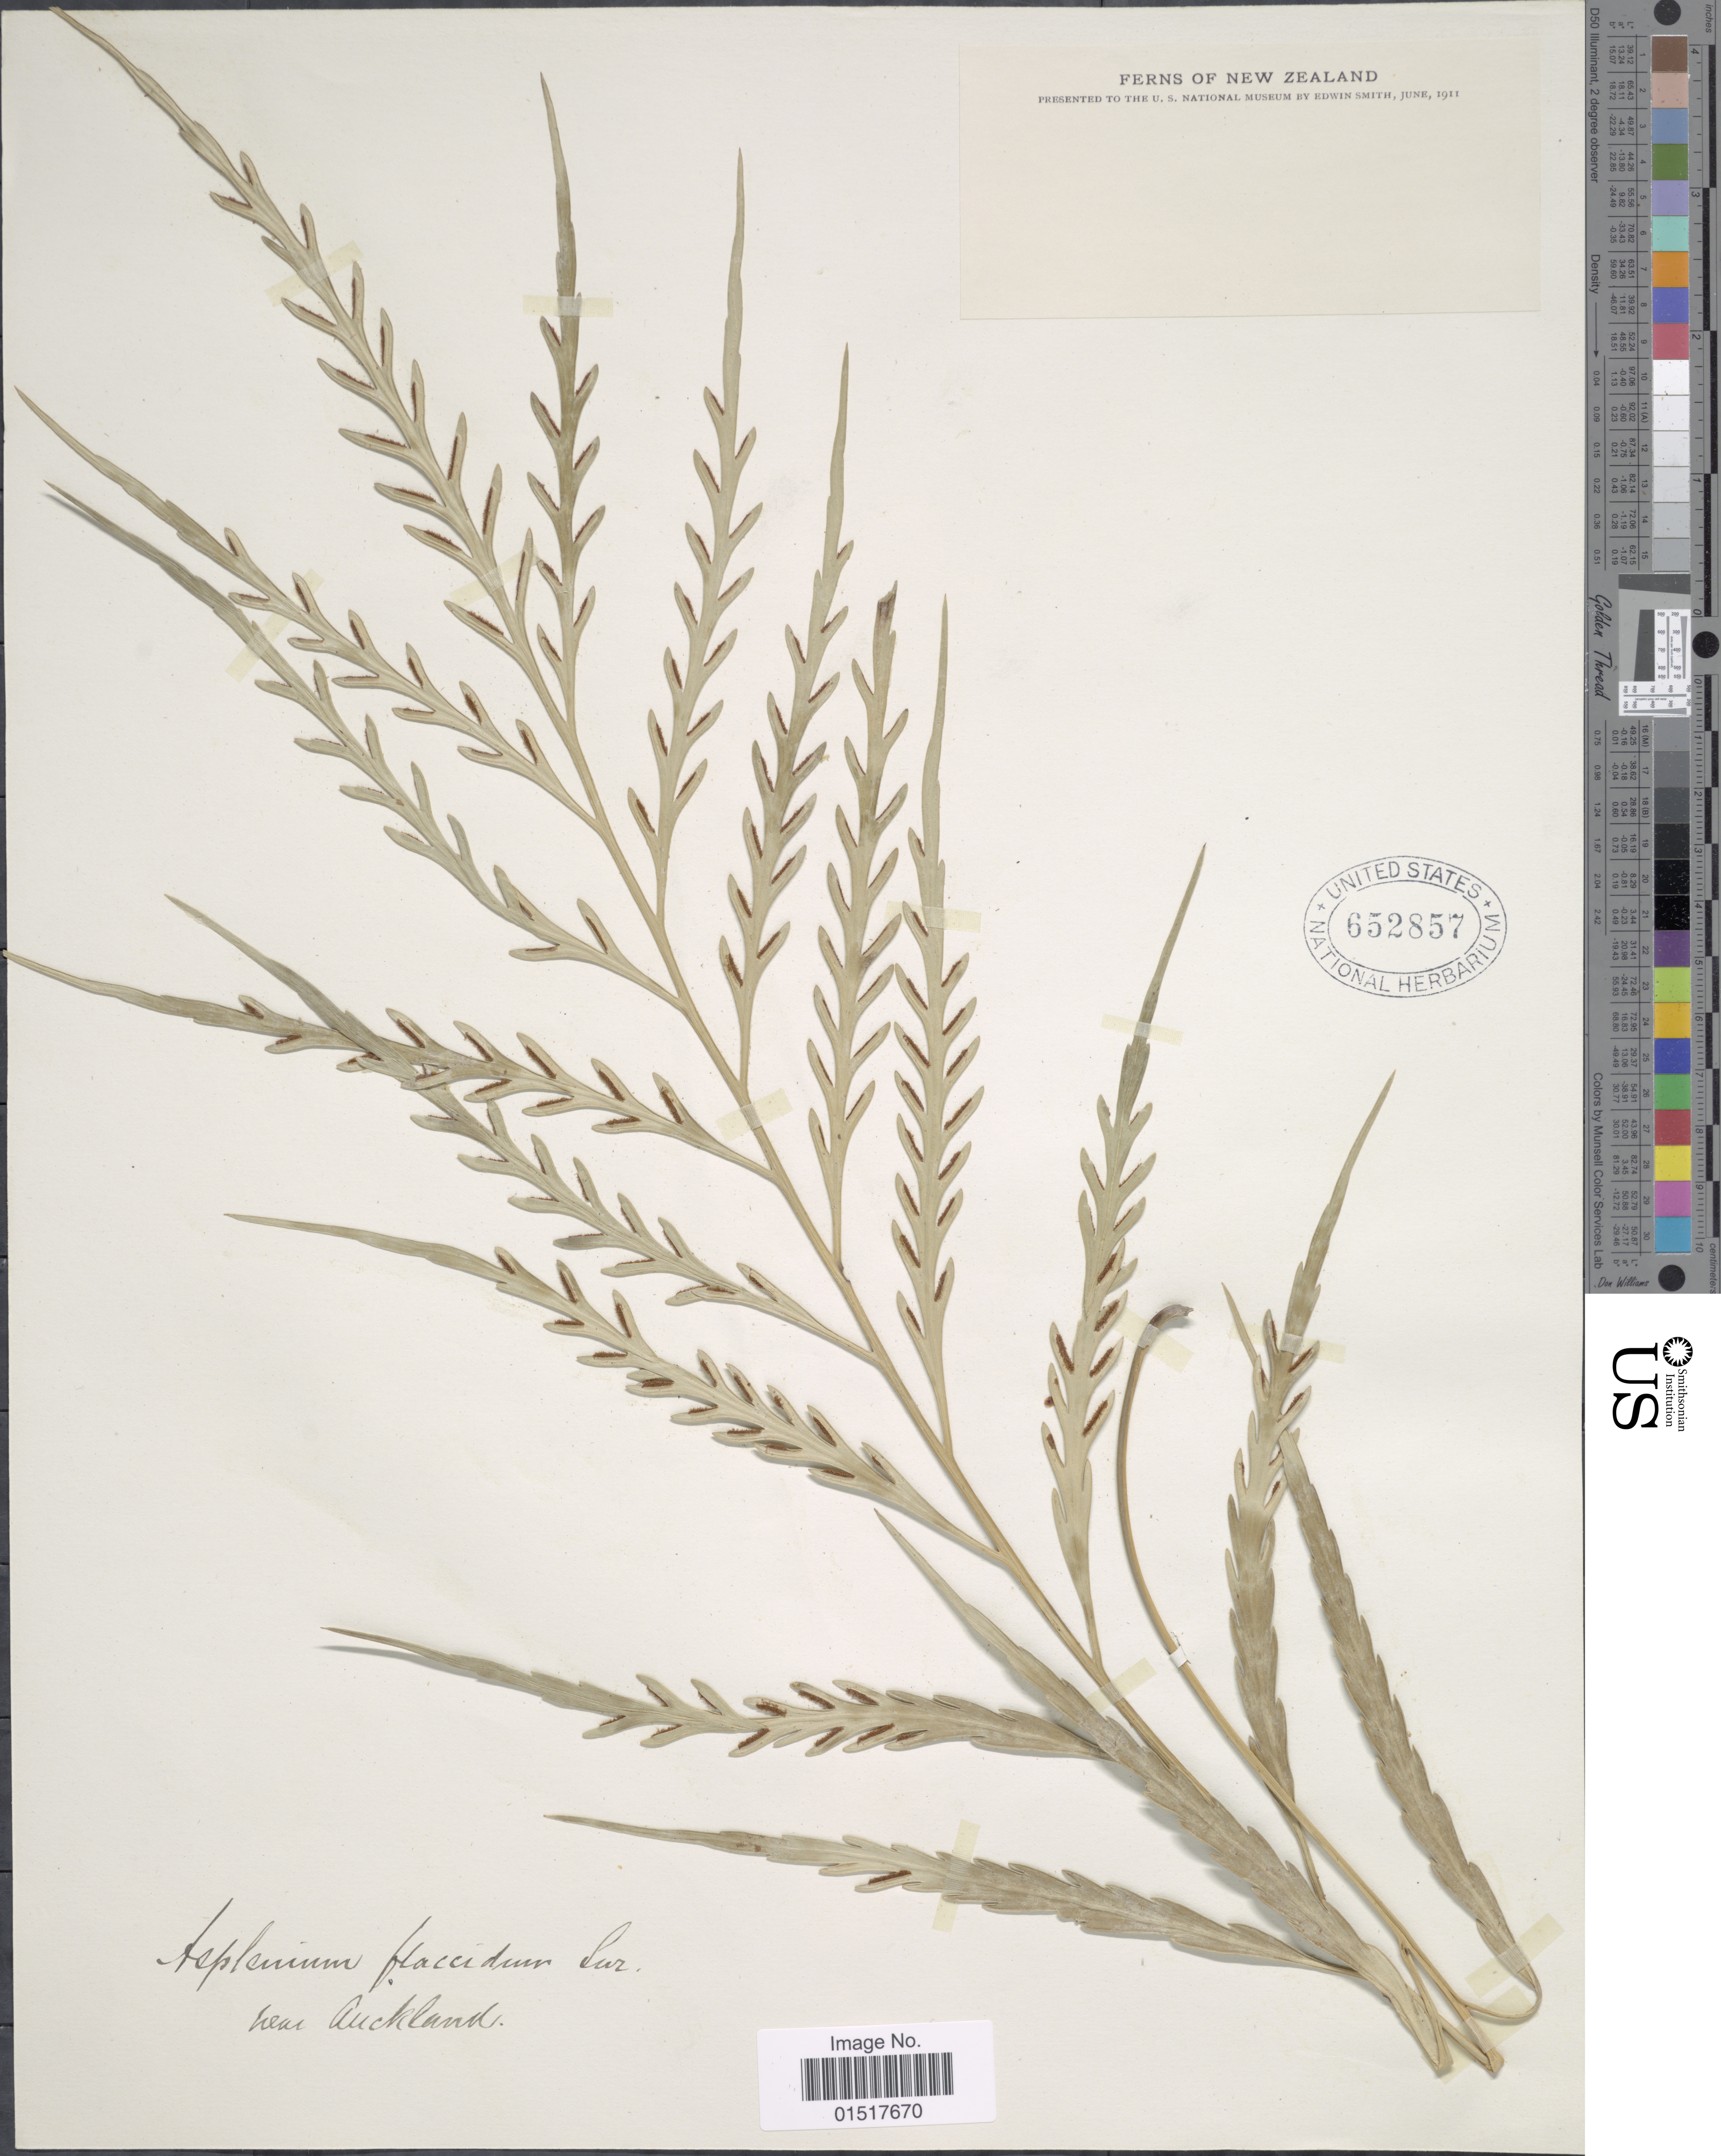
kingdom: Plantae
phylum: Tracheophyta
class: Polypodiopsida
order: Polypodiales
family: Aspleniaceae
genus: Asplenium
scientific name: Asplenium flaccidum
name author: Bonap.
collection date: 1911-06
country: New Zealand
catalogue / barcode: US 652857